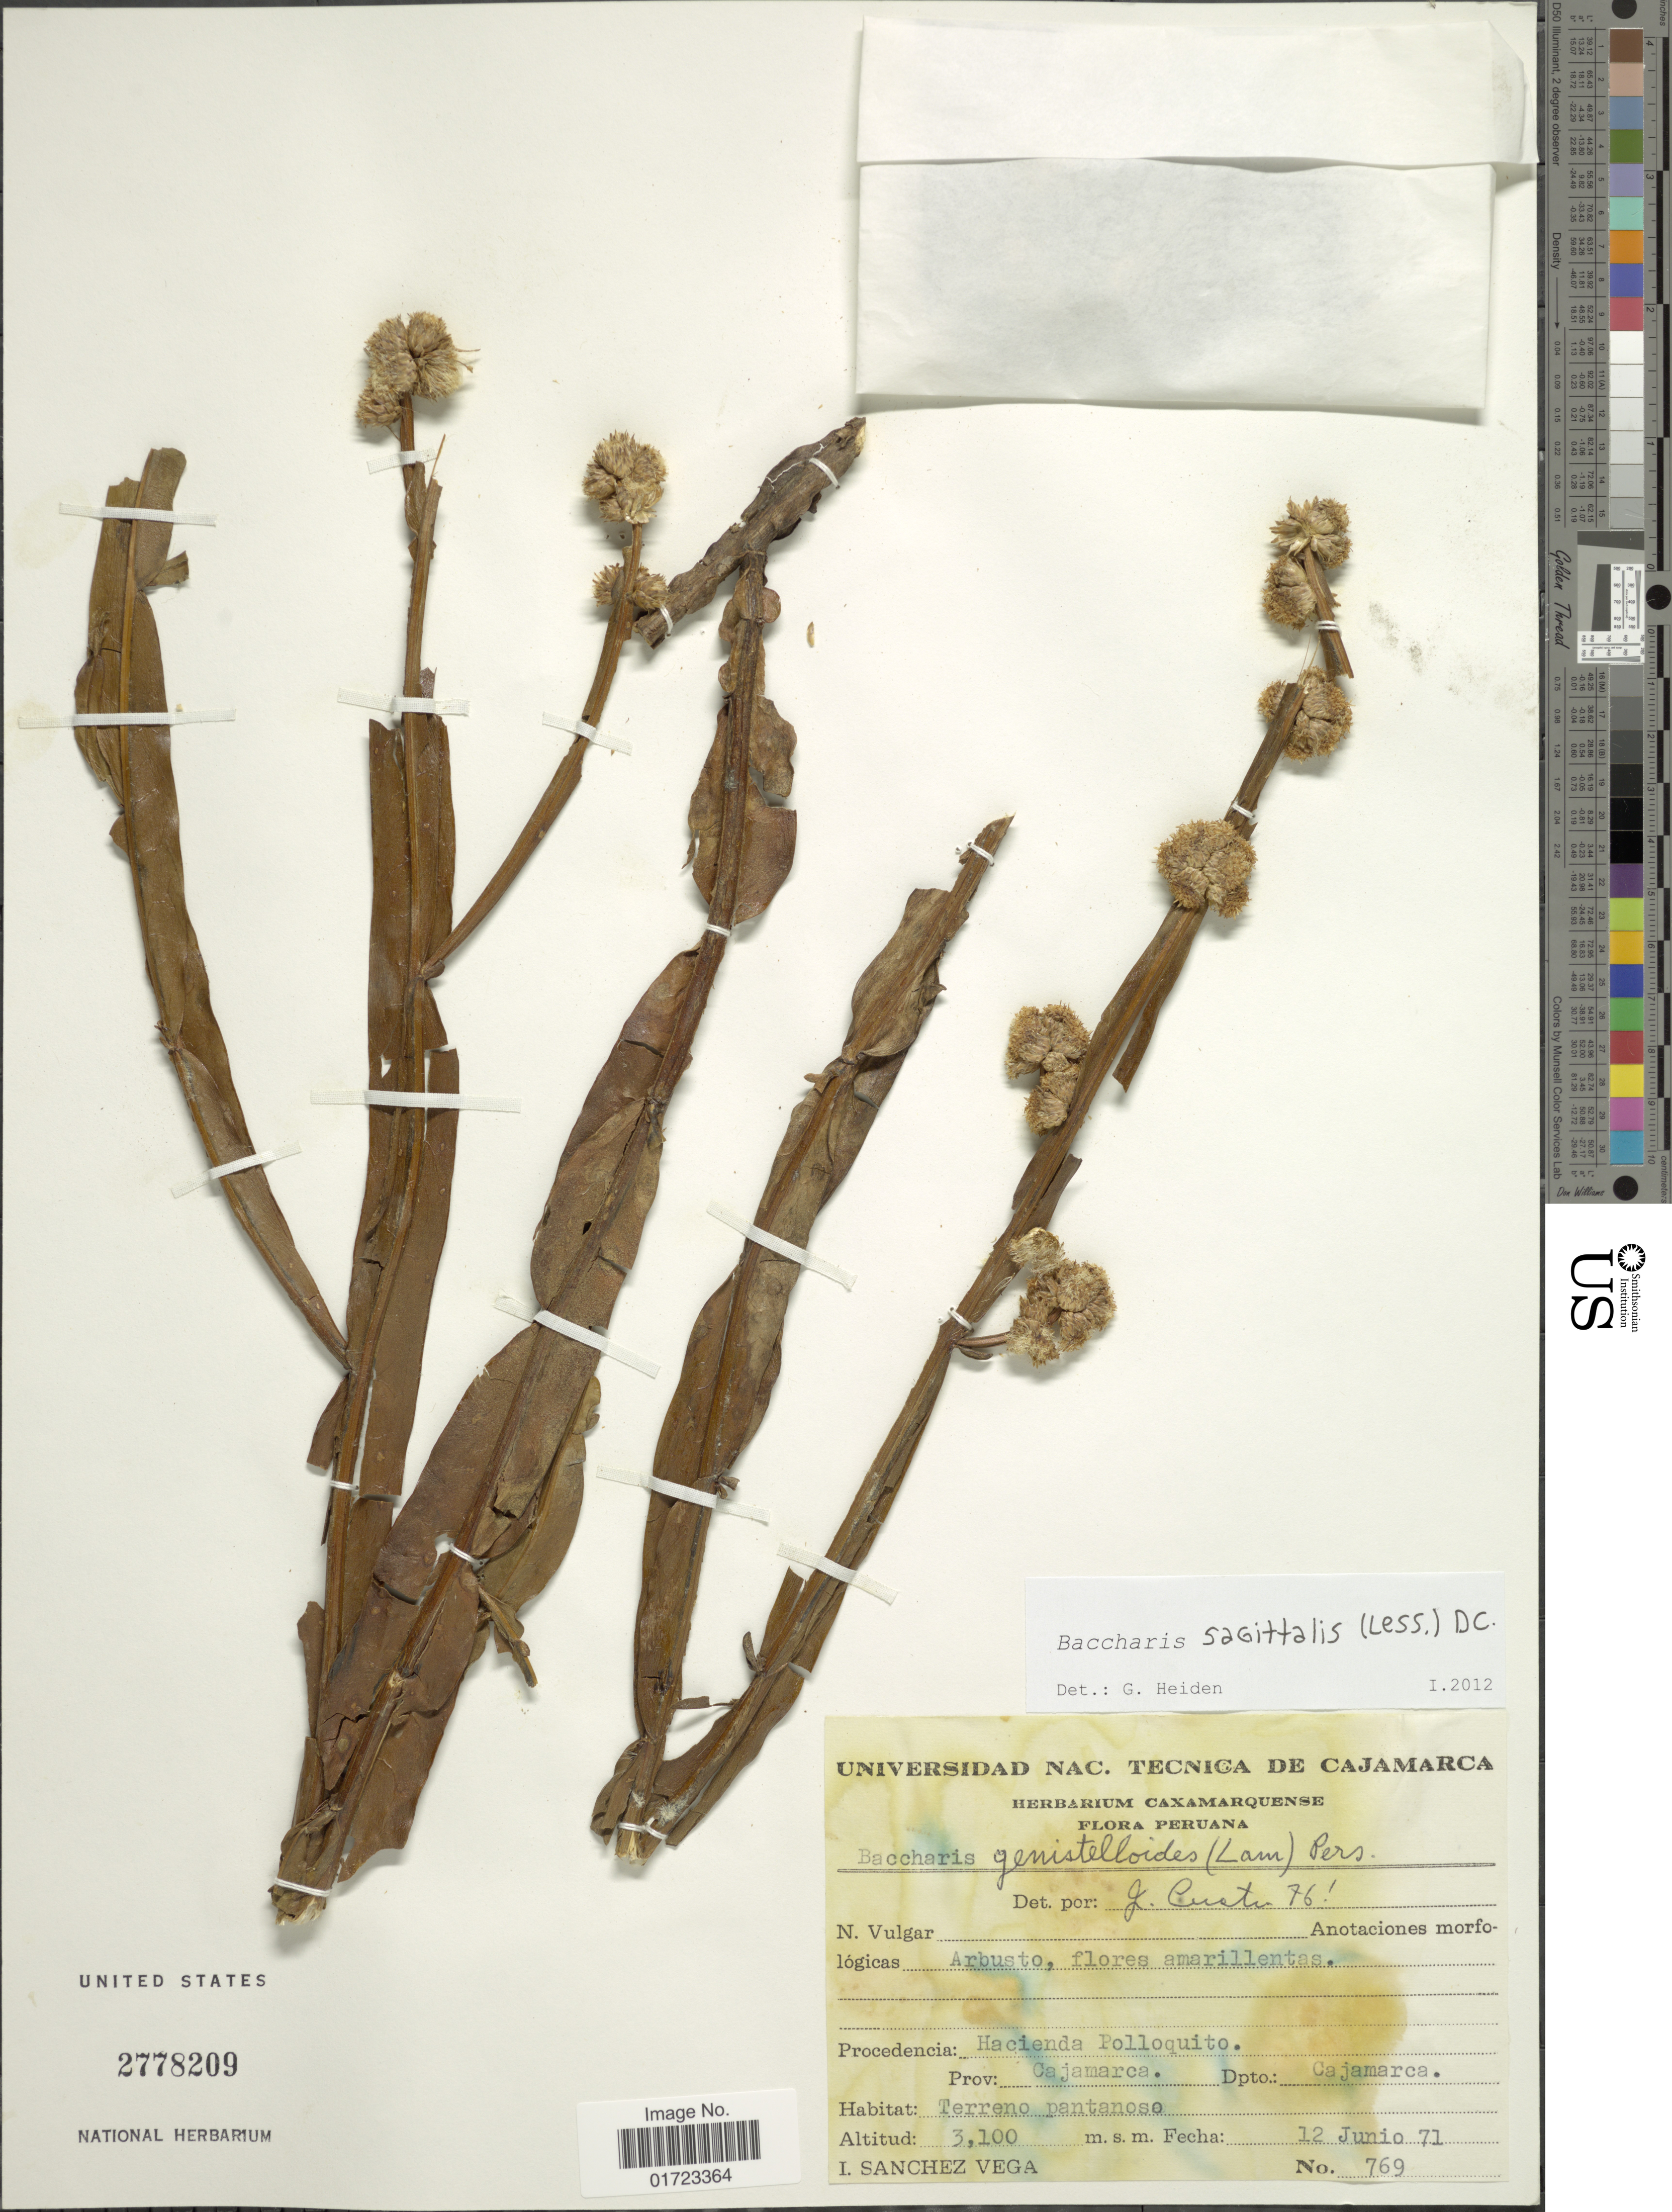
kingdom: Plantae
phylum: Tracheophyta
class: Magnoliopsida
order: Asterales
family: Asteraceae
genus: Baccharis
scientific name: Baccharis sagittalis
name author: (Less.) DC.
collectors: I. Sánchez Vega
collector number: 769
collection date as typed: Transcribed d/m/y: 12/6/71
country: Peru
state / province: Cajamarca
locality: Hacienda Polloquito. Prov.: Cajamarca, Dpto. Cajamarca.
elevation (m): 3100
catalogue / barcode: US 2778209